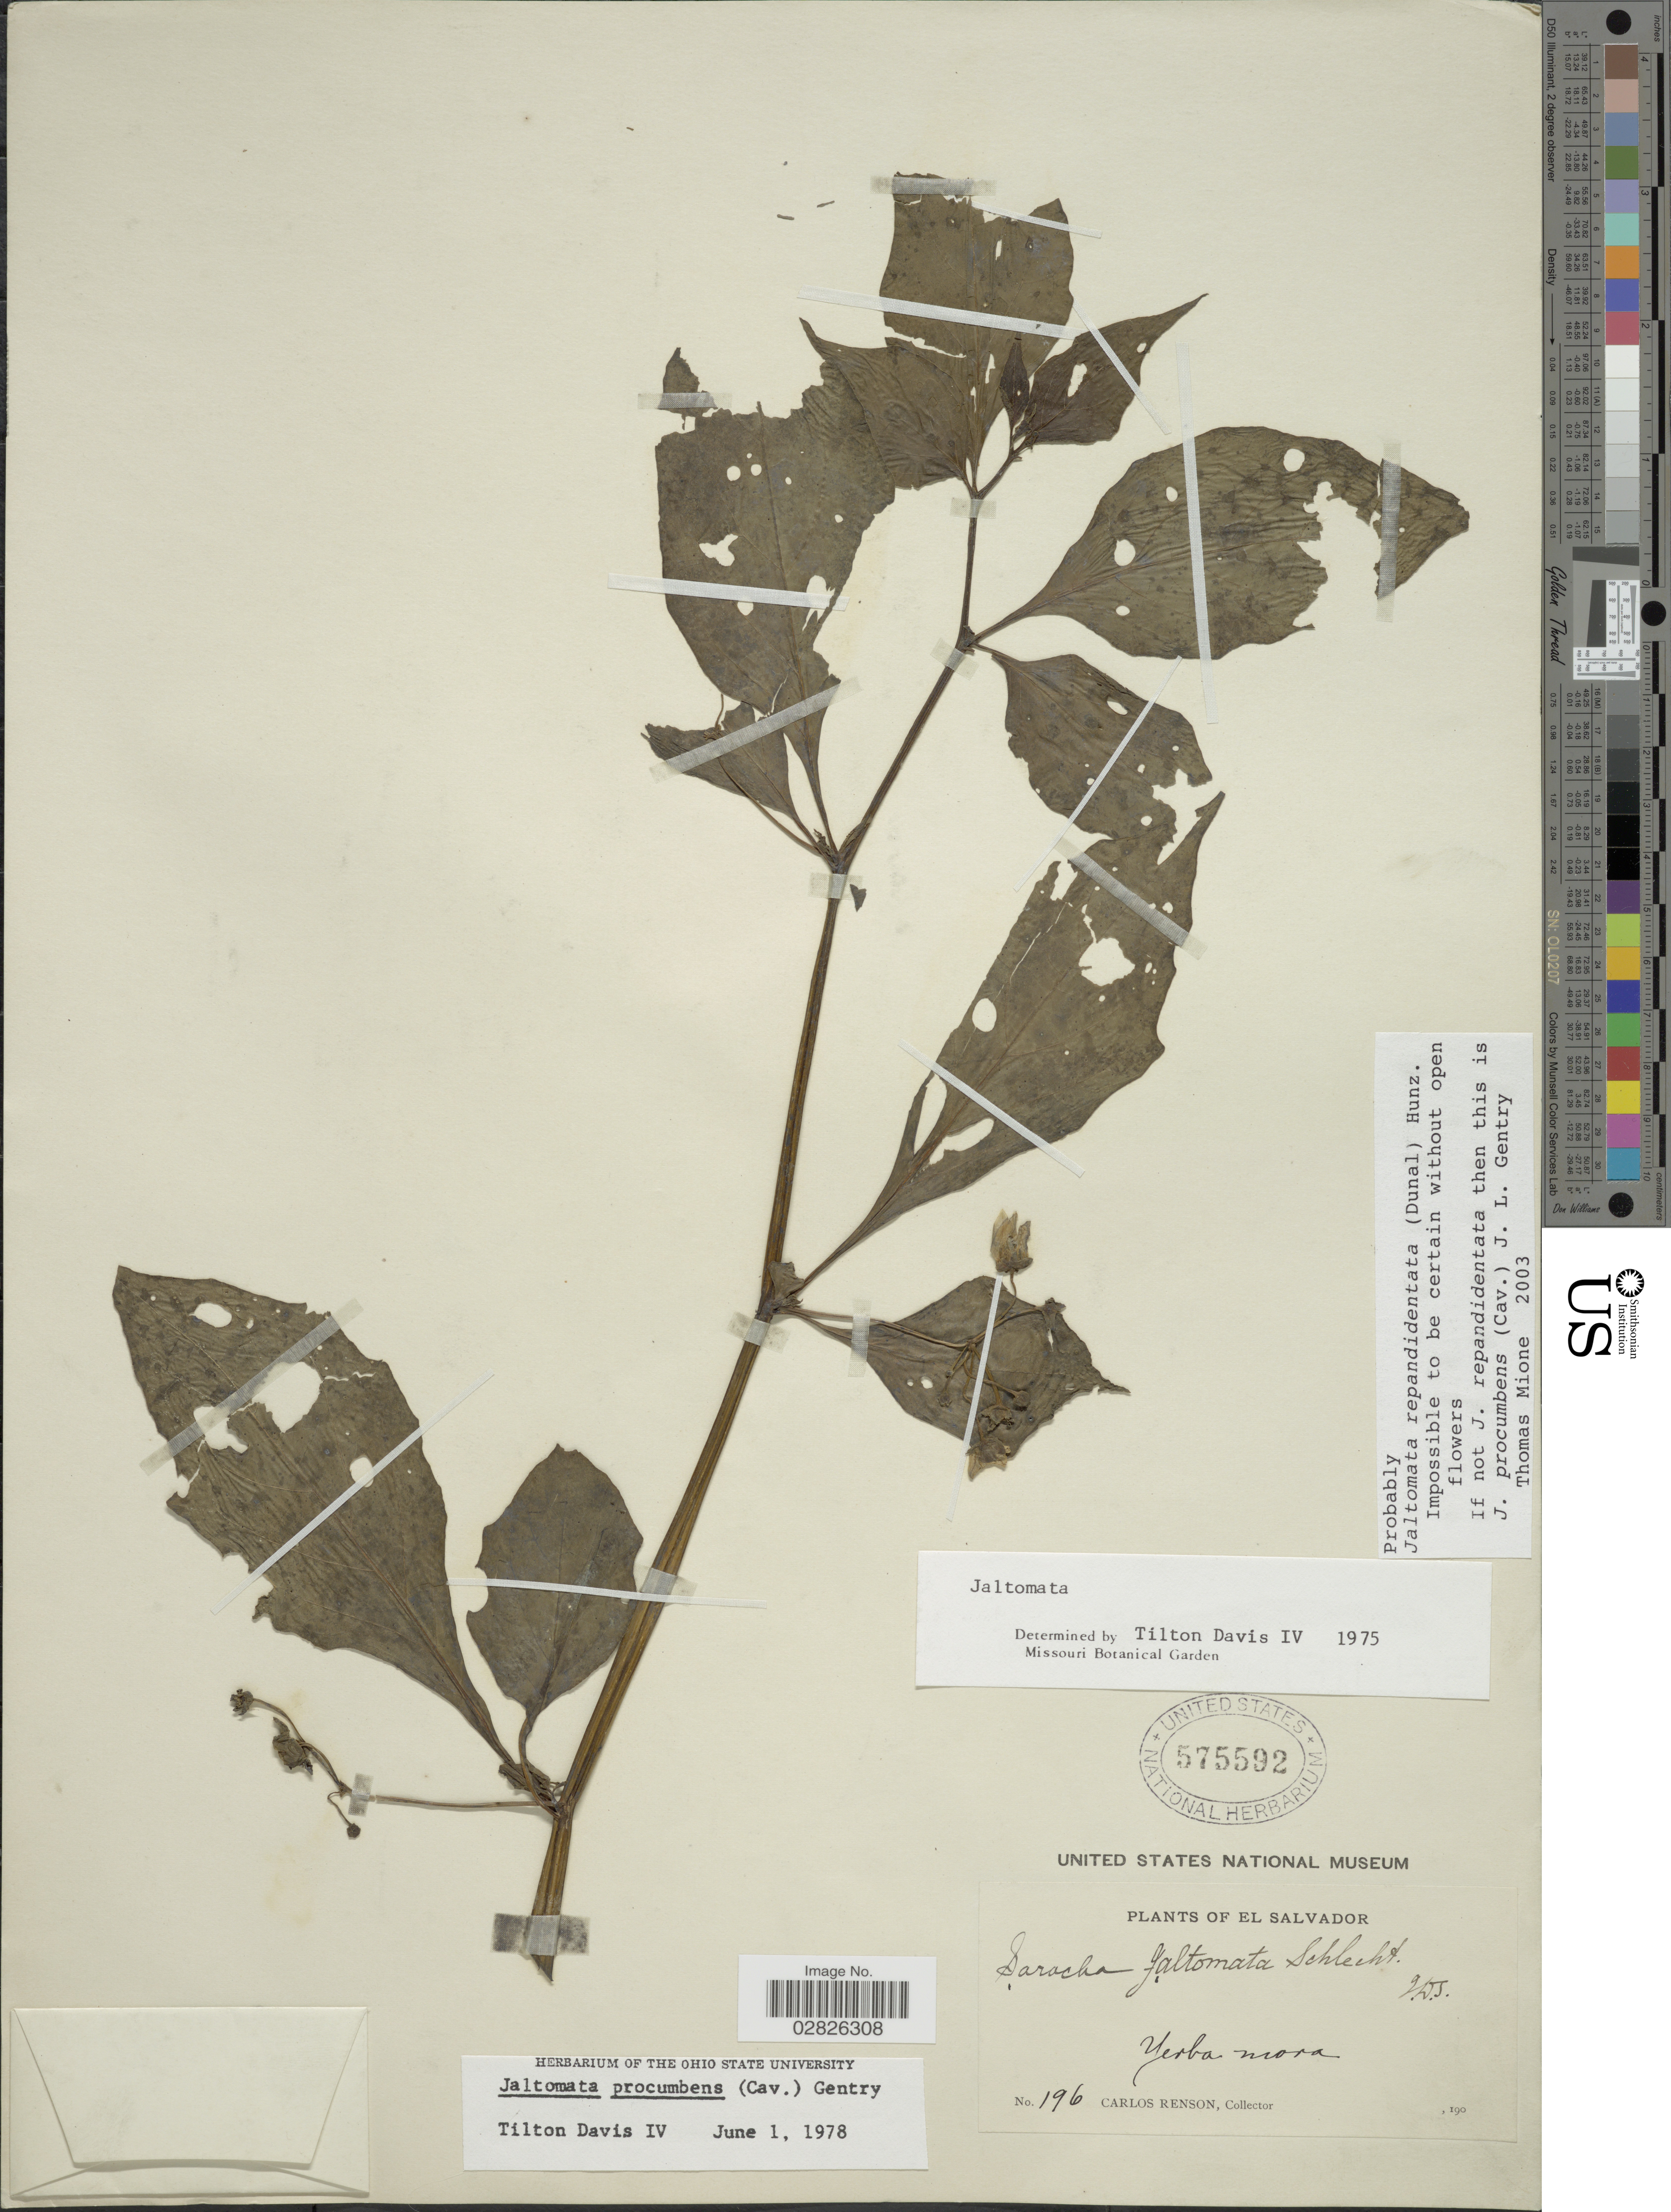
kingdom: Plantae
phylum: Tracheophyta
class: Magnoliopsida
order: Solanales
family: Solanaceae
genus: Jaltomata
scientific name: Jaltomata repandidentata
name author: (Dunal) Hunz.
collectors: C. Renson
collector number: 196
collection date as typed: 190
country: El Salvador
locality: Yerba mora.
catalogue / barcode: US 575592